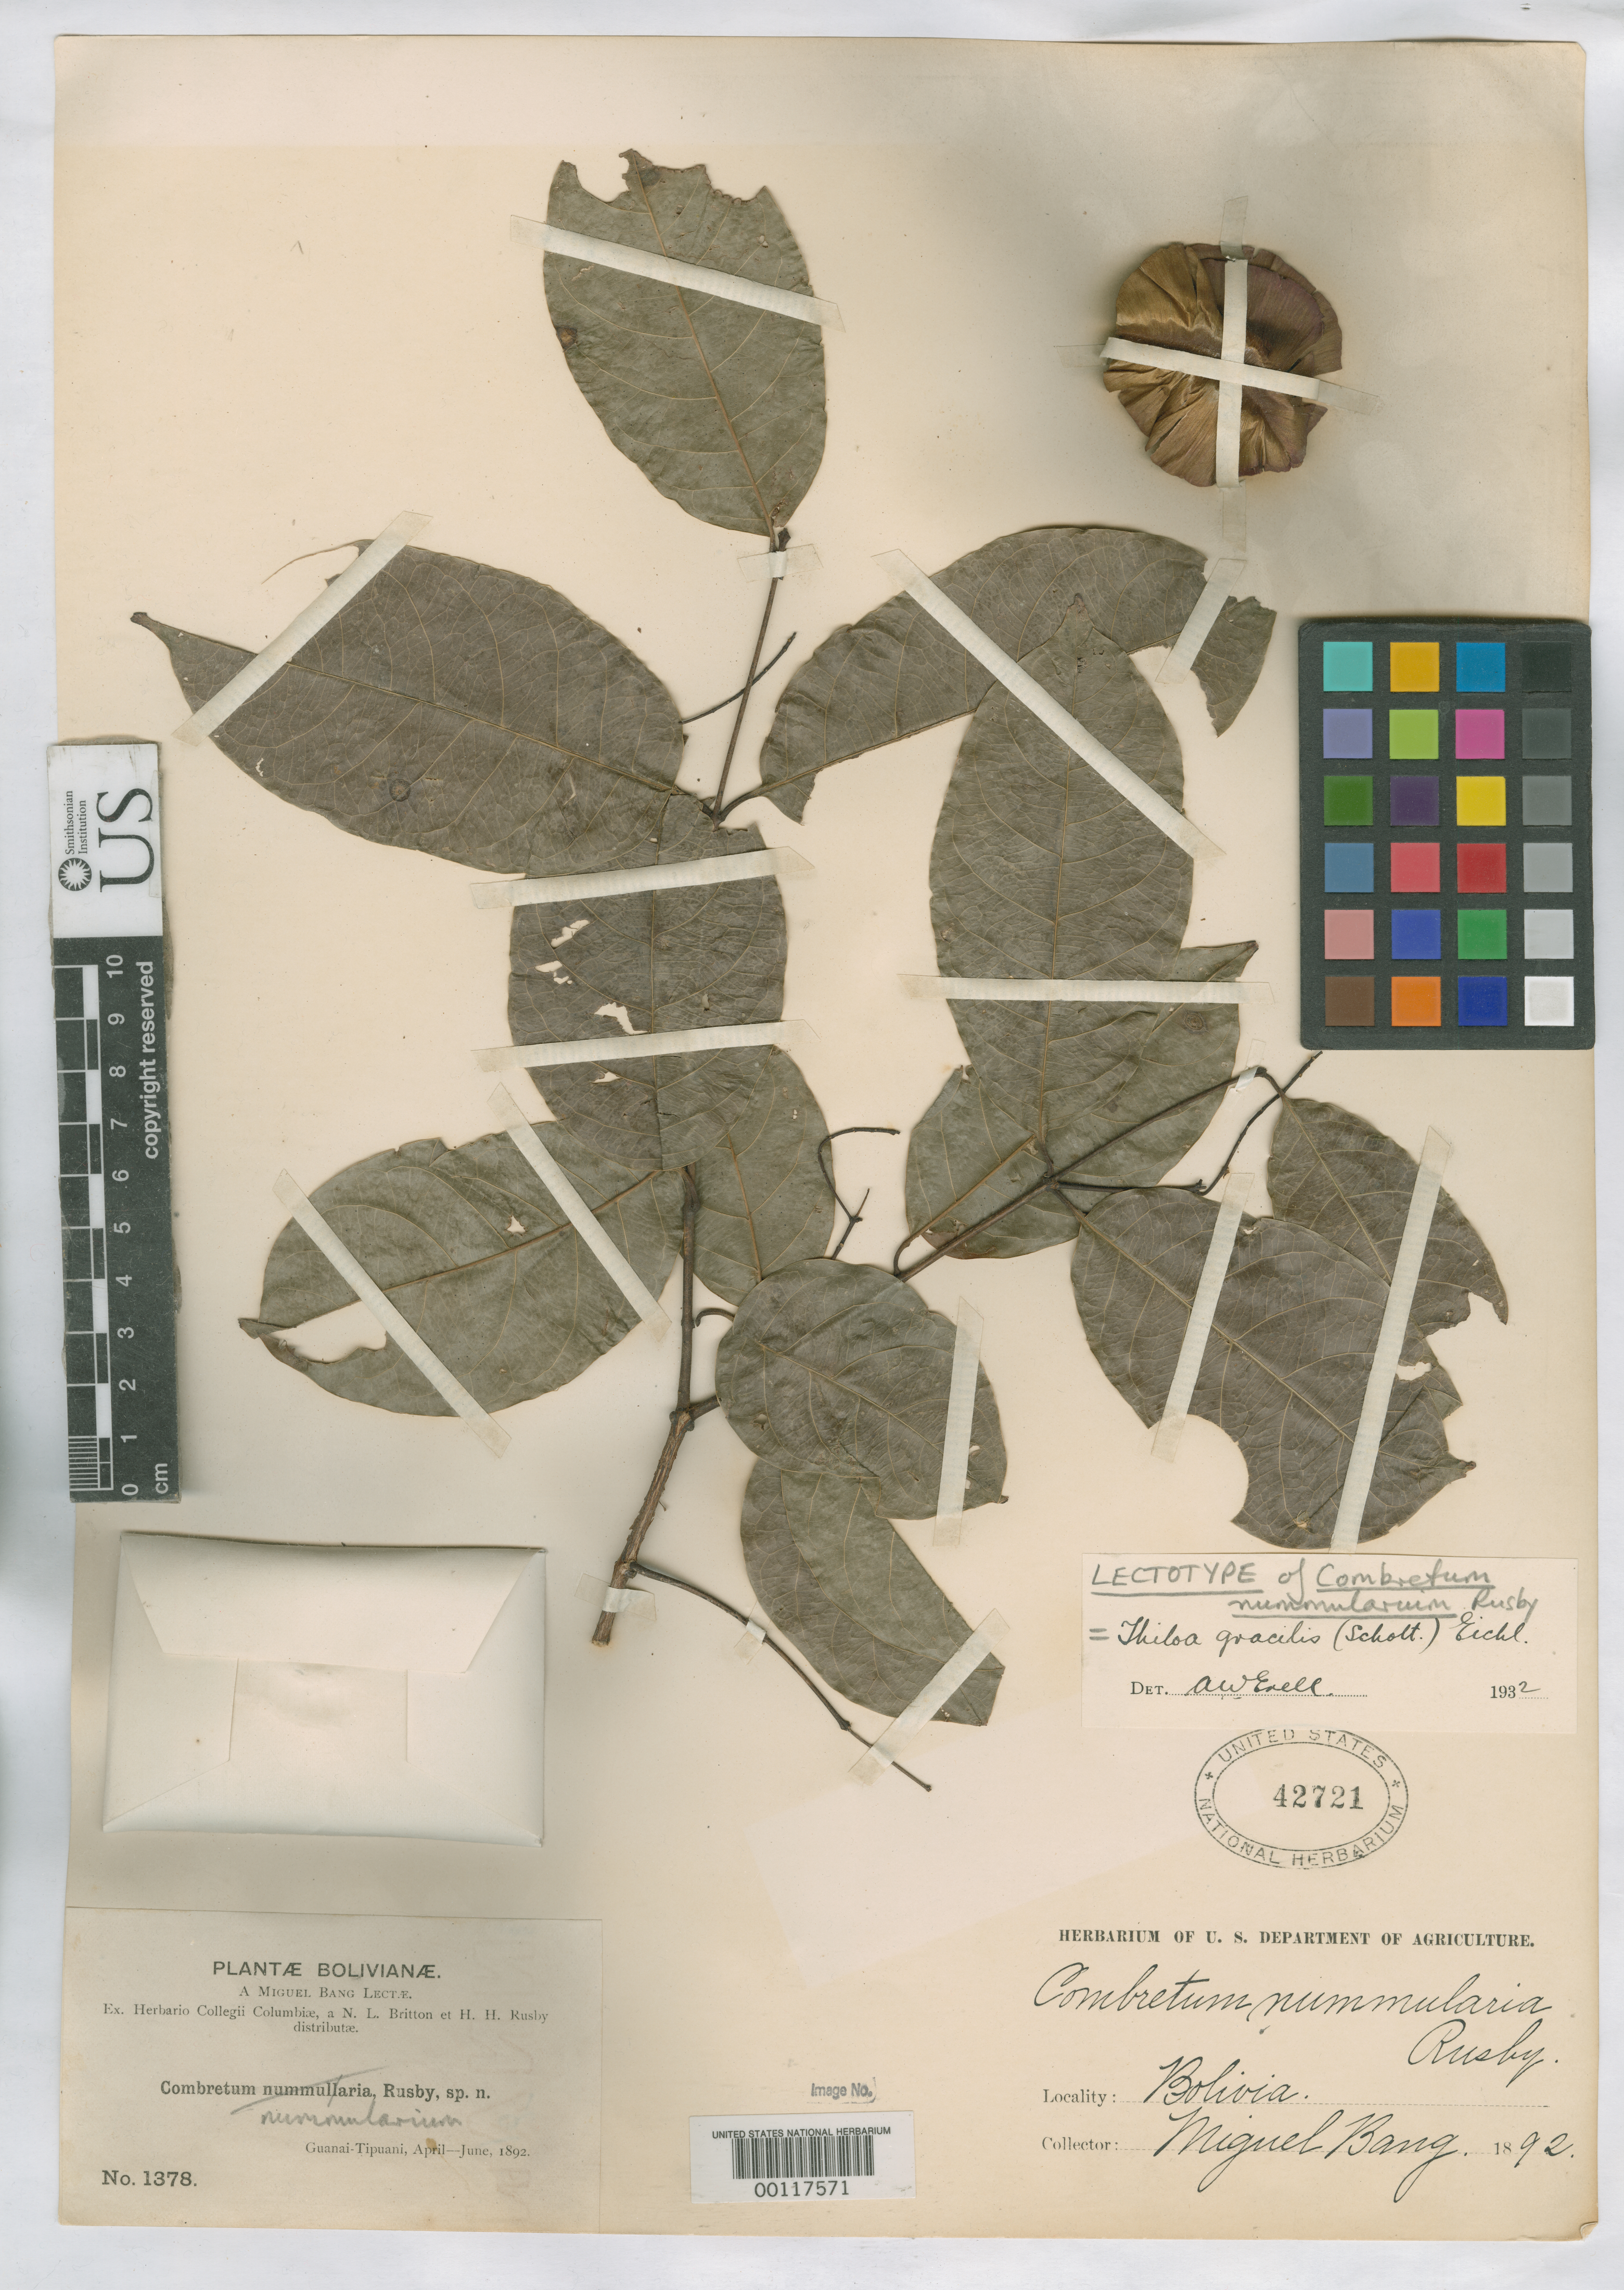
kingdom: Plantae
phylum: Tracheophyta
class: Magnoliopsida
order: Myrtales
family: Combretaceae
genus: Combretum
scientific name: Combretum nummularium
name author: Rusby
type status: Isotype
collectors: M. Bang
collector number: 1378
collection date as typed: Apr 1892 to -- Jun 1892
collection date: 1892-04/1892-06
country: Bolivia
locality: Guanai, Tipuani.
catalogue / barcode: US 42721